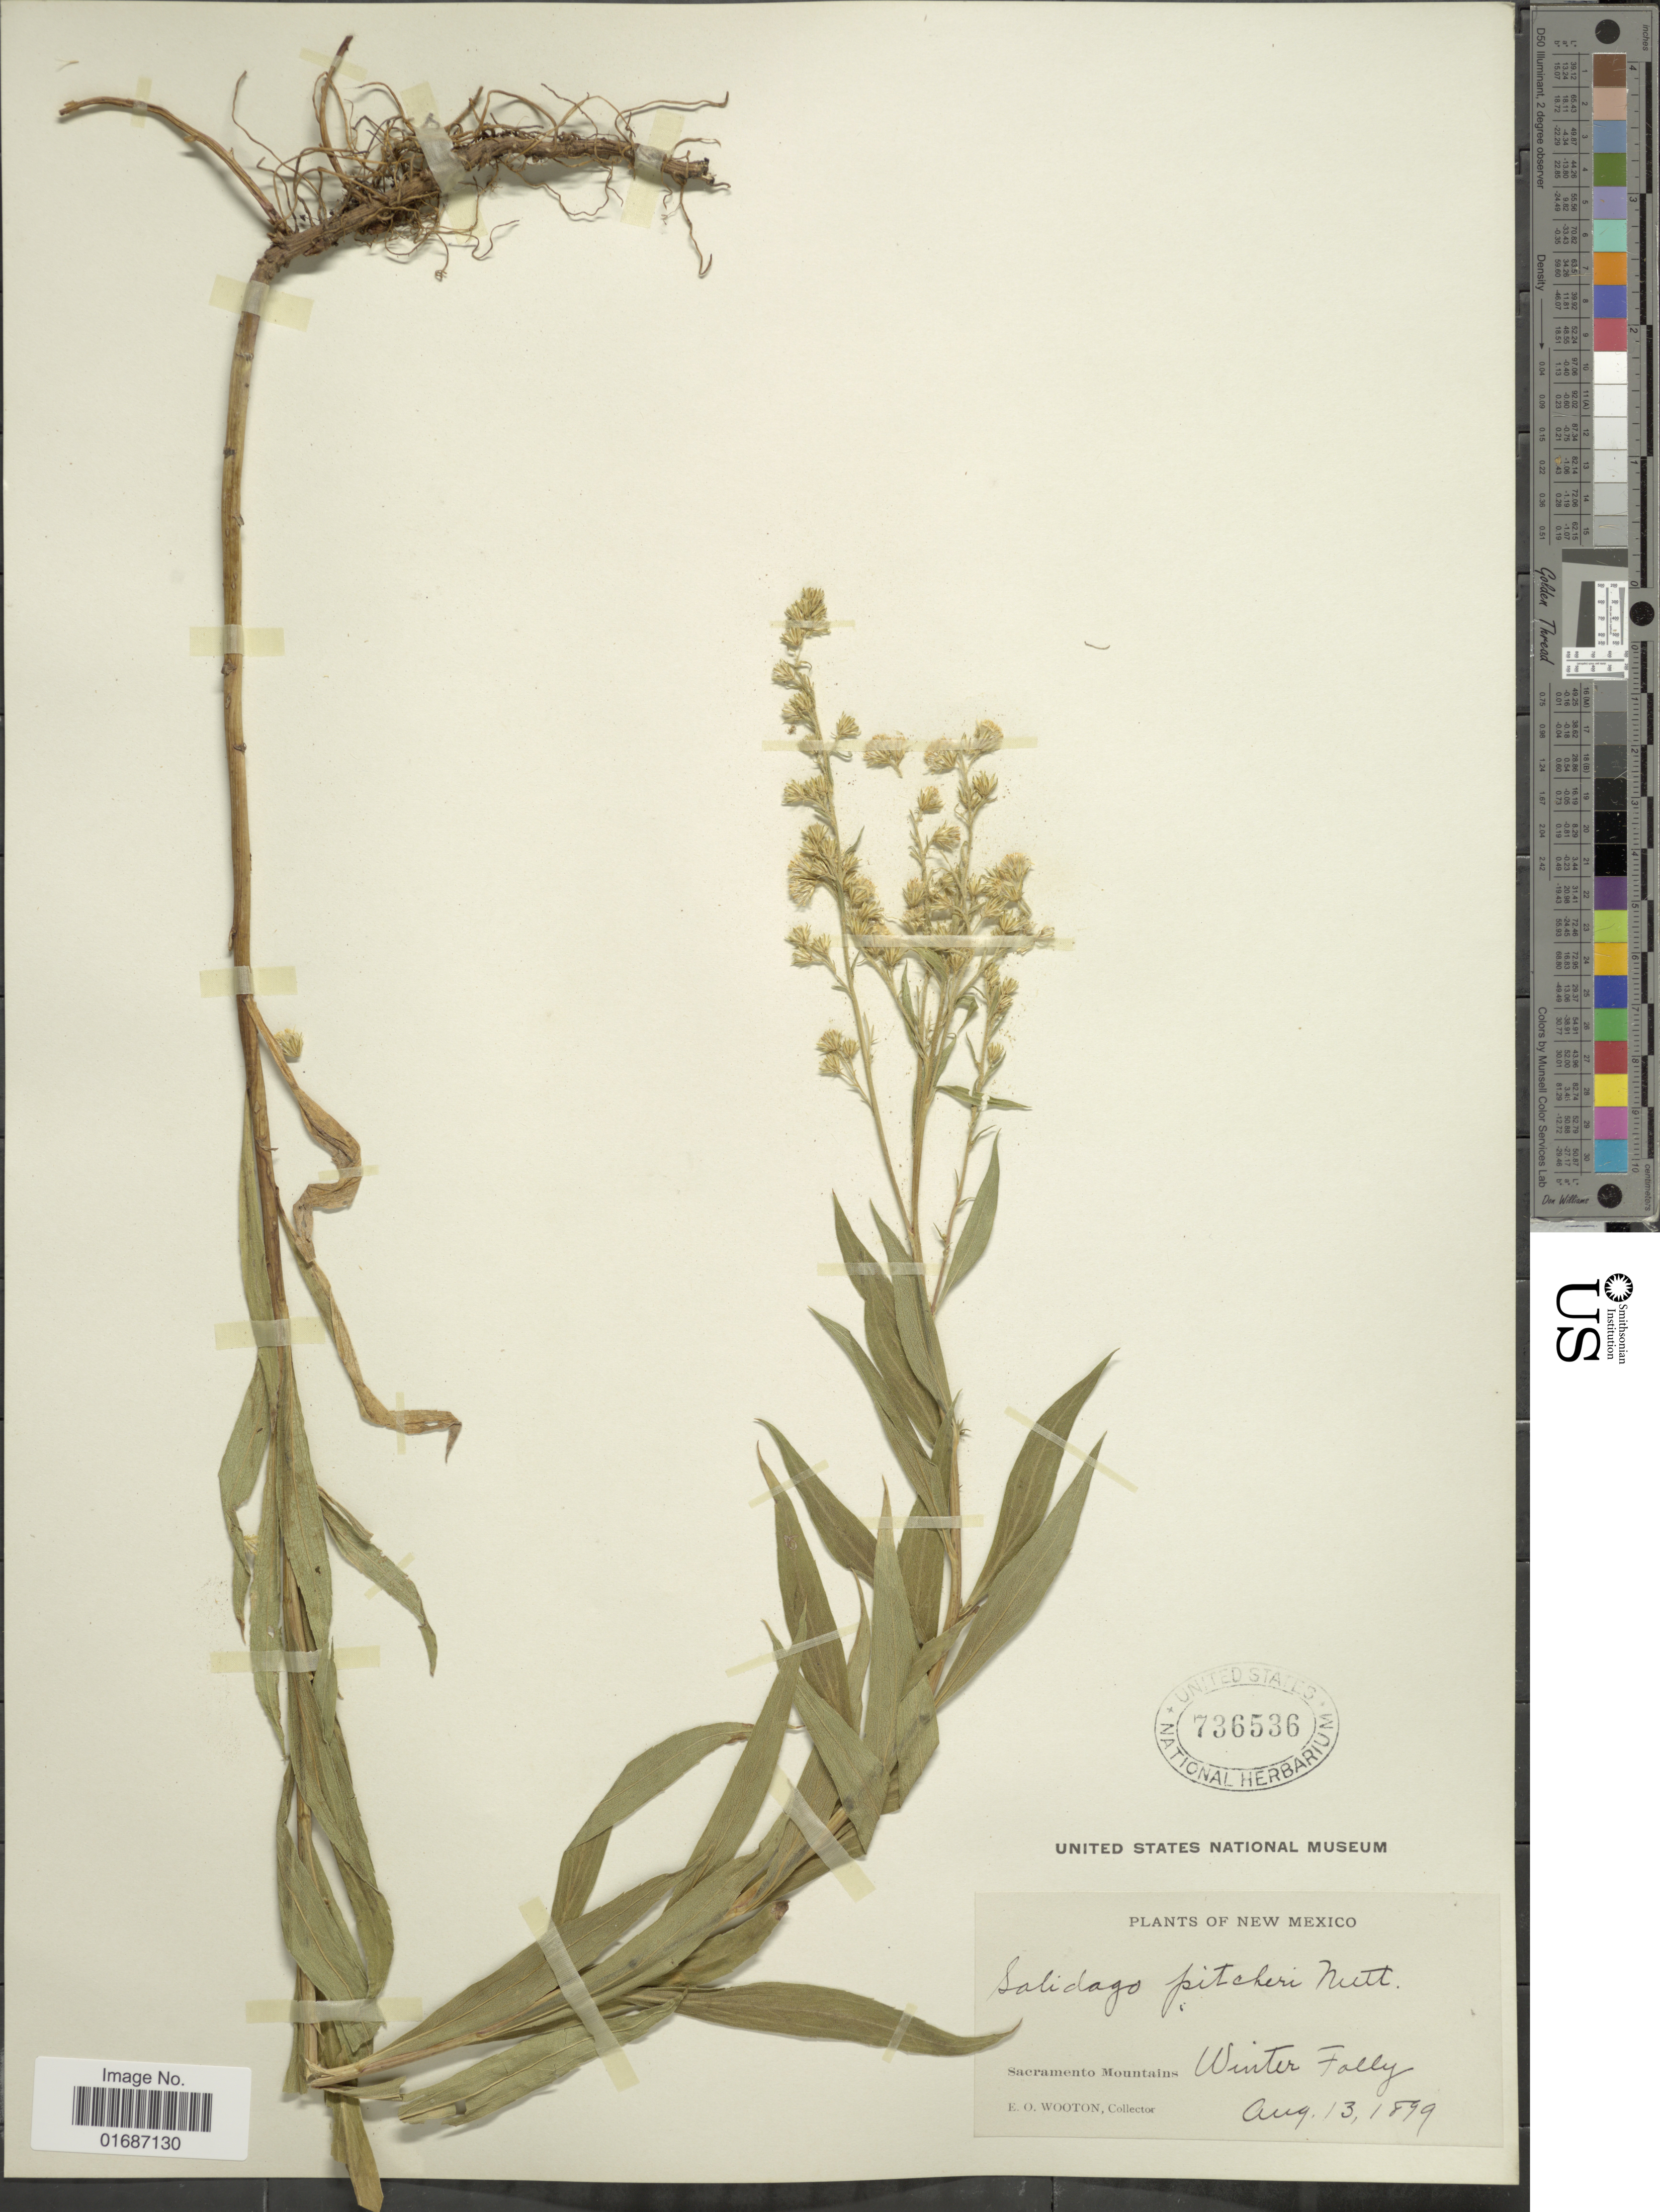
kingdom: Plantae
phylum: Tracheophyta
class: Magnoliopsida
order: Asterales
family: Asteraceae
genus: Solidago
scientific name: Solidago gigantea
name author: Aiton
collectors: E. O. Wooton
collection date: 1899-08-13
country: United States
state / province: New Mexico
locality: Sacramento Mountains, Winter Folly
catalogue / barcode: US 736536